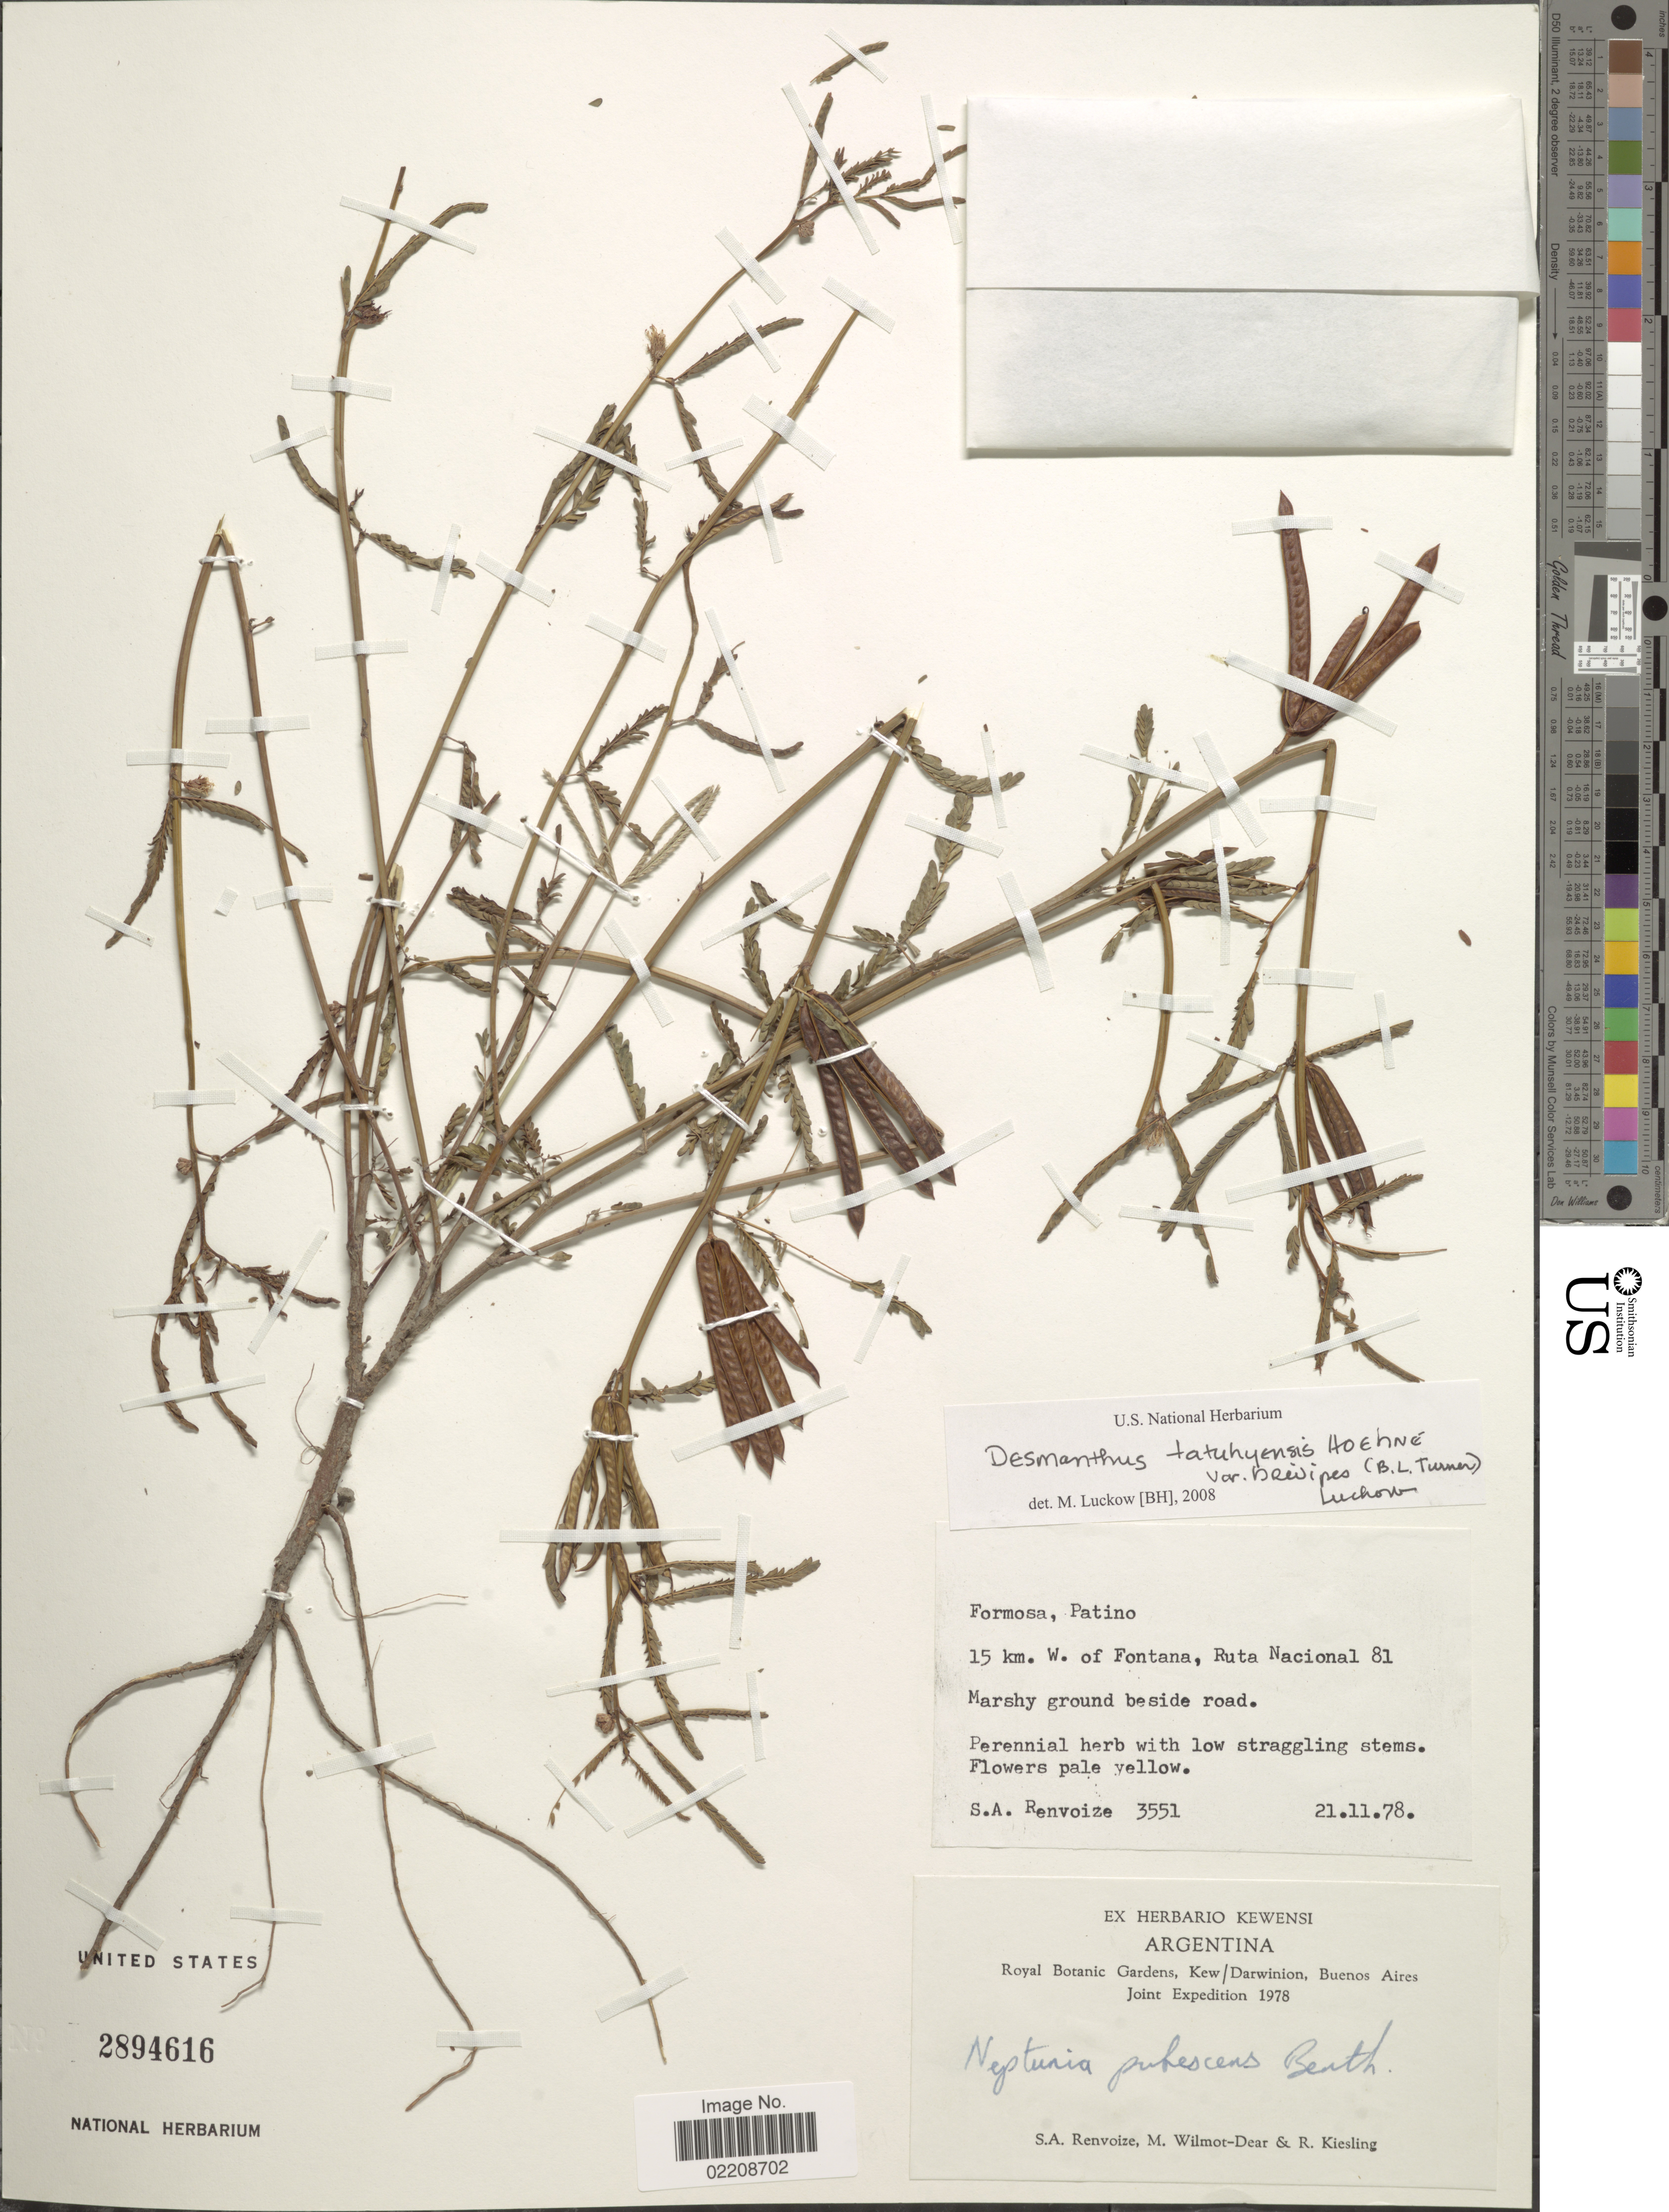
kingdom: Plantae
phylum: Tracheophyta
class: Magnoliopsida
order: Fabales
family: Fabaceae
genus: Desmanthus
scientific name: Desmanthus tatuhyensis var. brevipes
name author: (B.L. Turner) Luckow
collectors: S. A. Renvoize, M. Wilmot-Dear & R. Kiesling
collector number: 3551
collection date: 1978-11-21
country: Argentina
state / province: Formosa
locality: Patino, 15 km W of Fontana, Ruta Nacional 81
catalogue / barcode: US 2894616